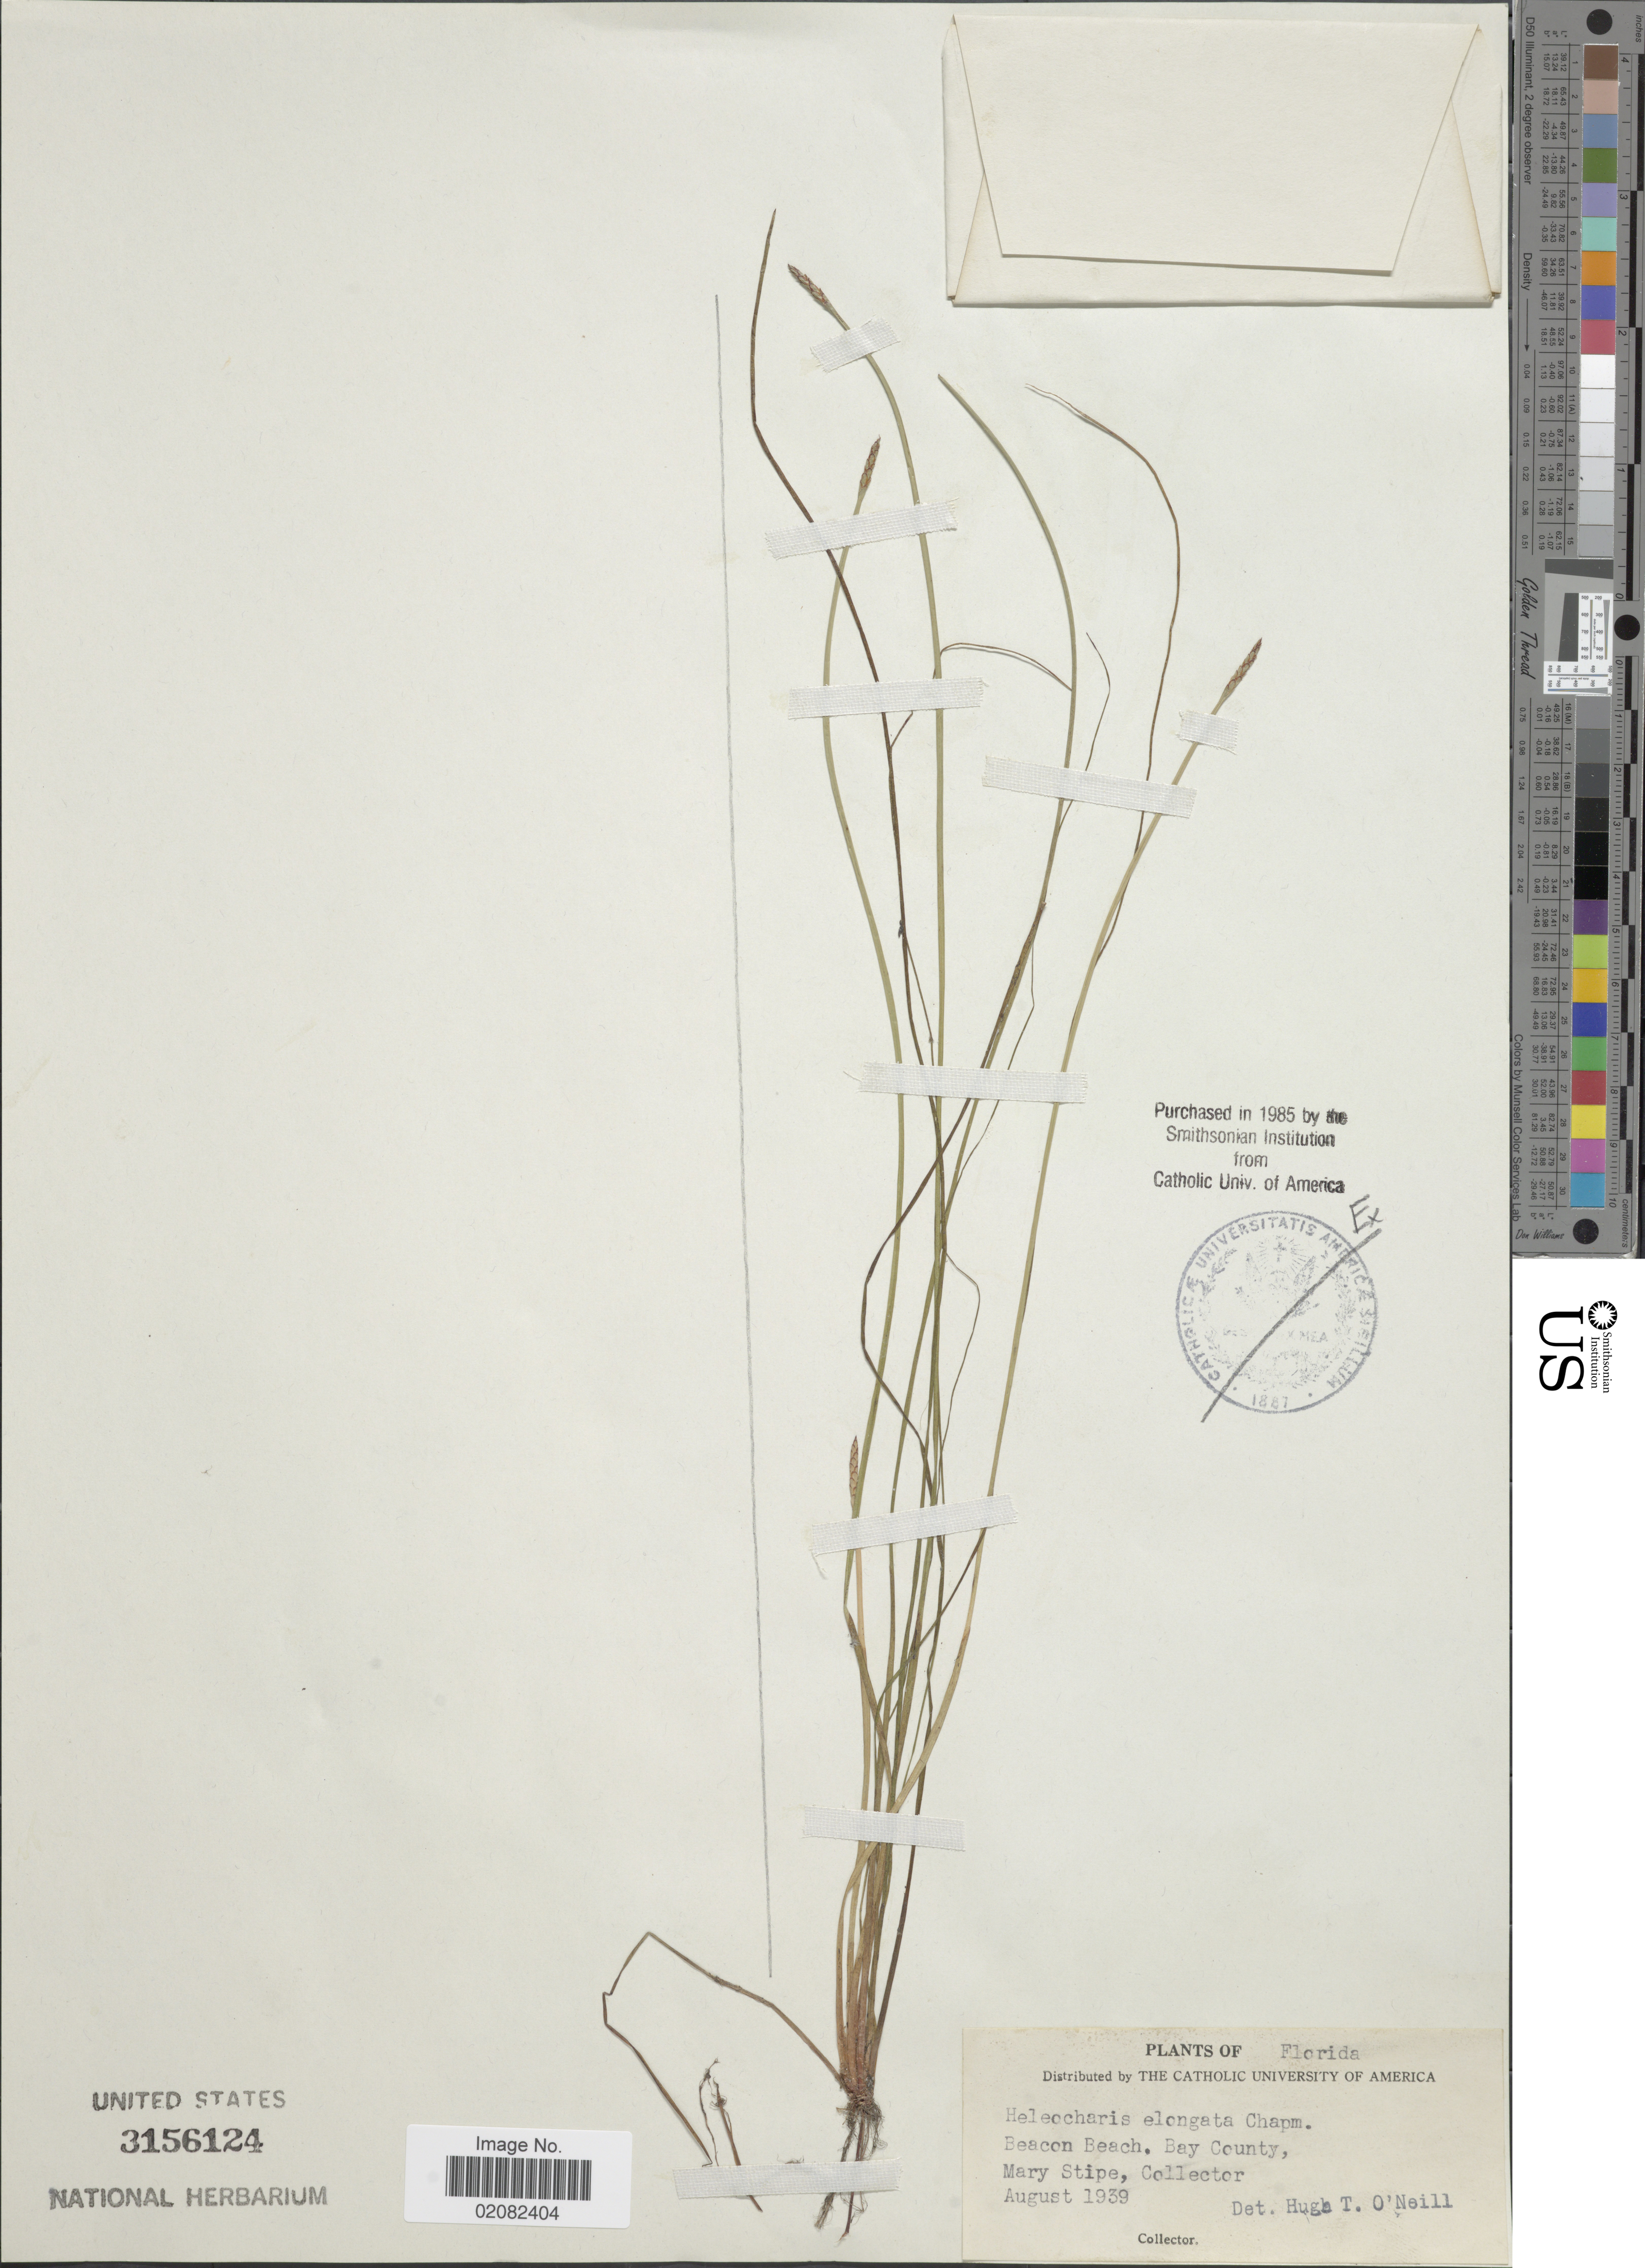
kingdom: Plantae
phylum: Tracheophyta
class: Liliopsida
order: Poales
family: Cyperaceae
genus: Eleocharis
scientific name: Eleocharis elongata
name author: Chapm.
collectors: M. Stipe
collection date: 1939-08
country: United States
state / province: Florida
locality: Beacon Beach, Bay County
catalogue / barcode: US 3156124